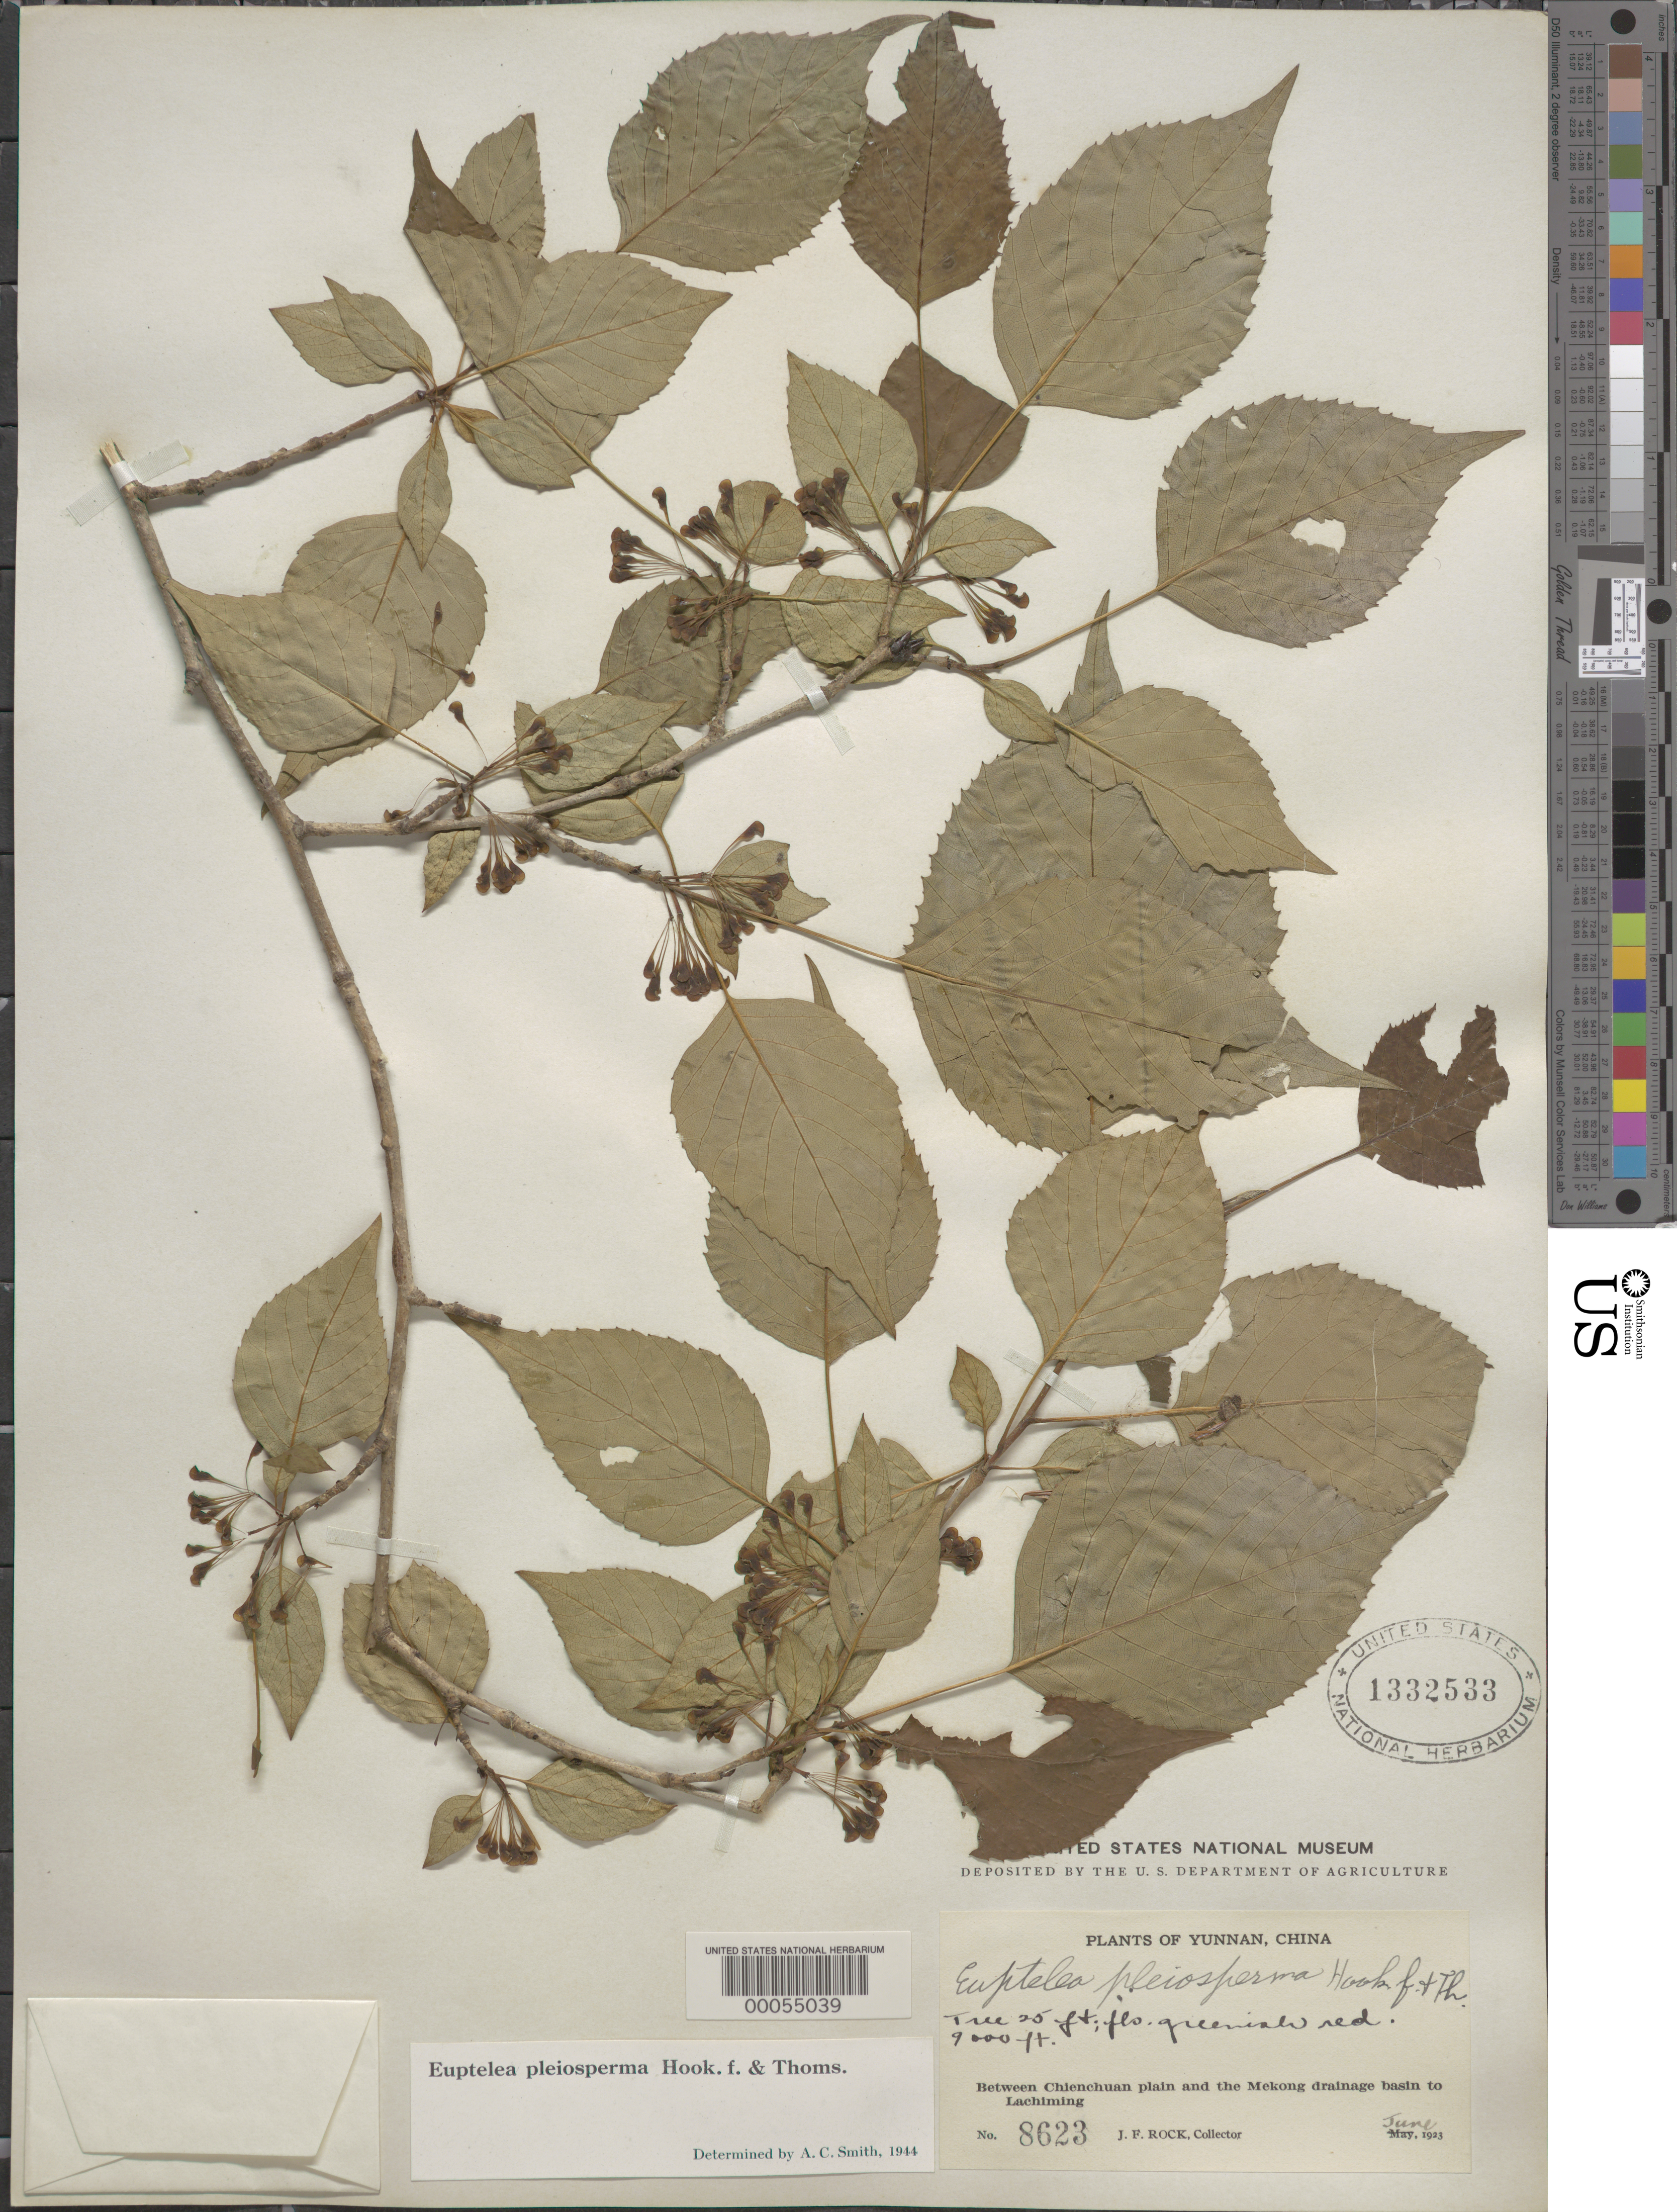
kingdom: Plantae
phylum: Tracheophyta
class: Magnoliopsida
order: Ranunculales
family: Eupteleaceae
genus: Euptelea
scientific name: Euptelea pleiosperma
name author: Hook. f. & Thomson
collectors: J. F. Rock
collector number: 8623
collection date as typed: Jun 1923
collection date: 1923-06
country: China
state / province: Yunnan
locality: Between chienchuan plain and the mekong drainage basin to lachiming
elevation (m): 2743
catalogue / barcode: US 1332533